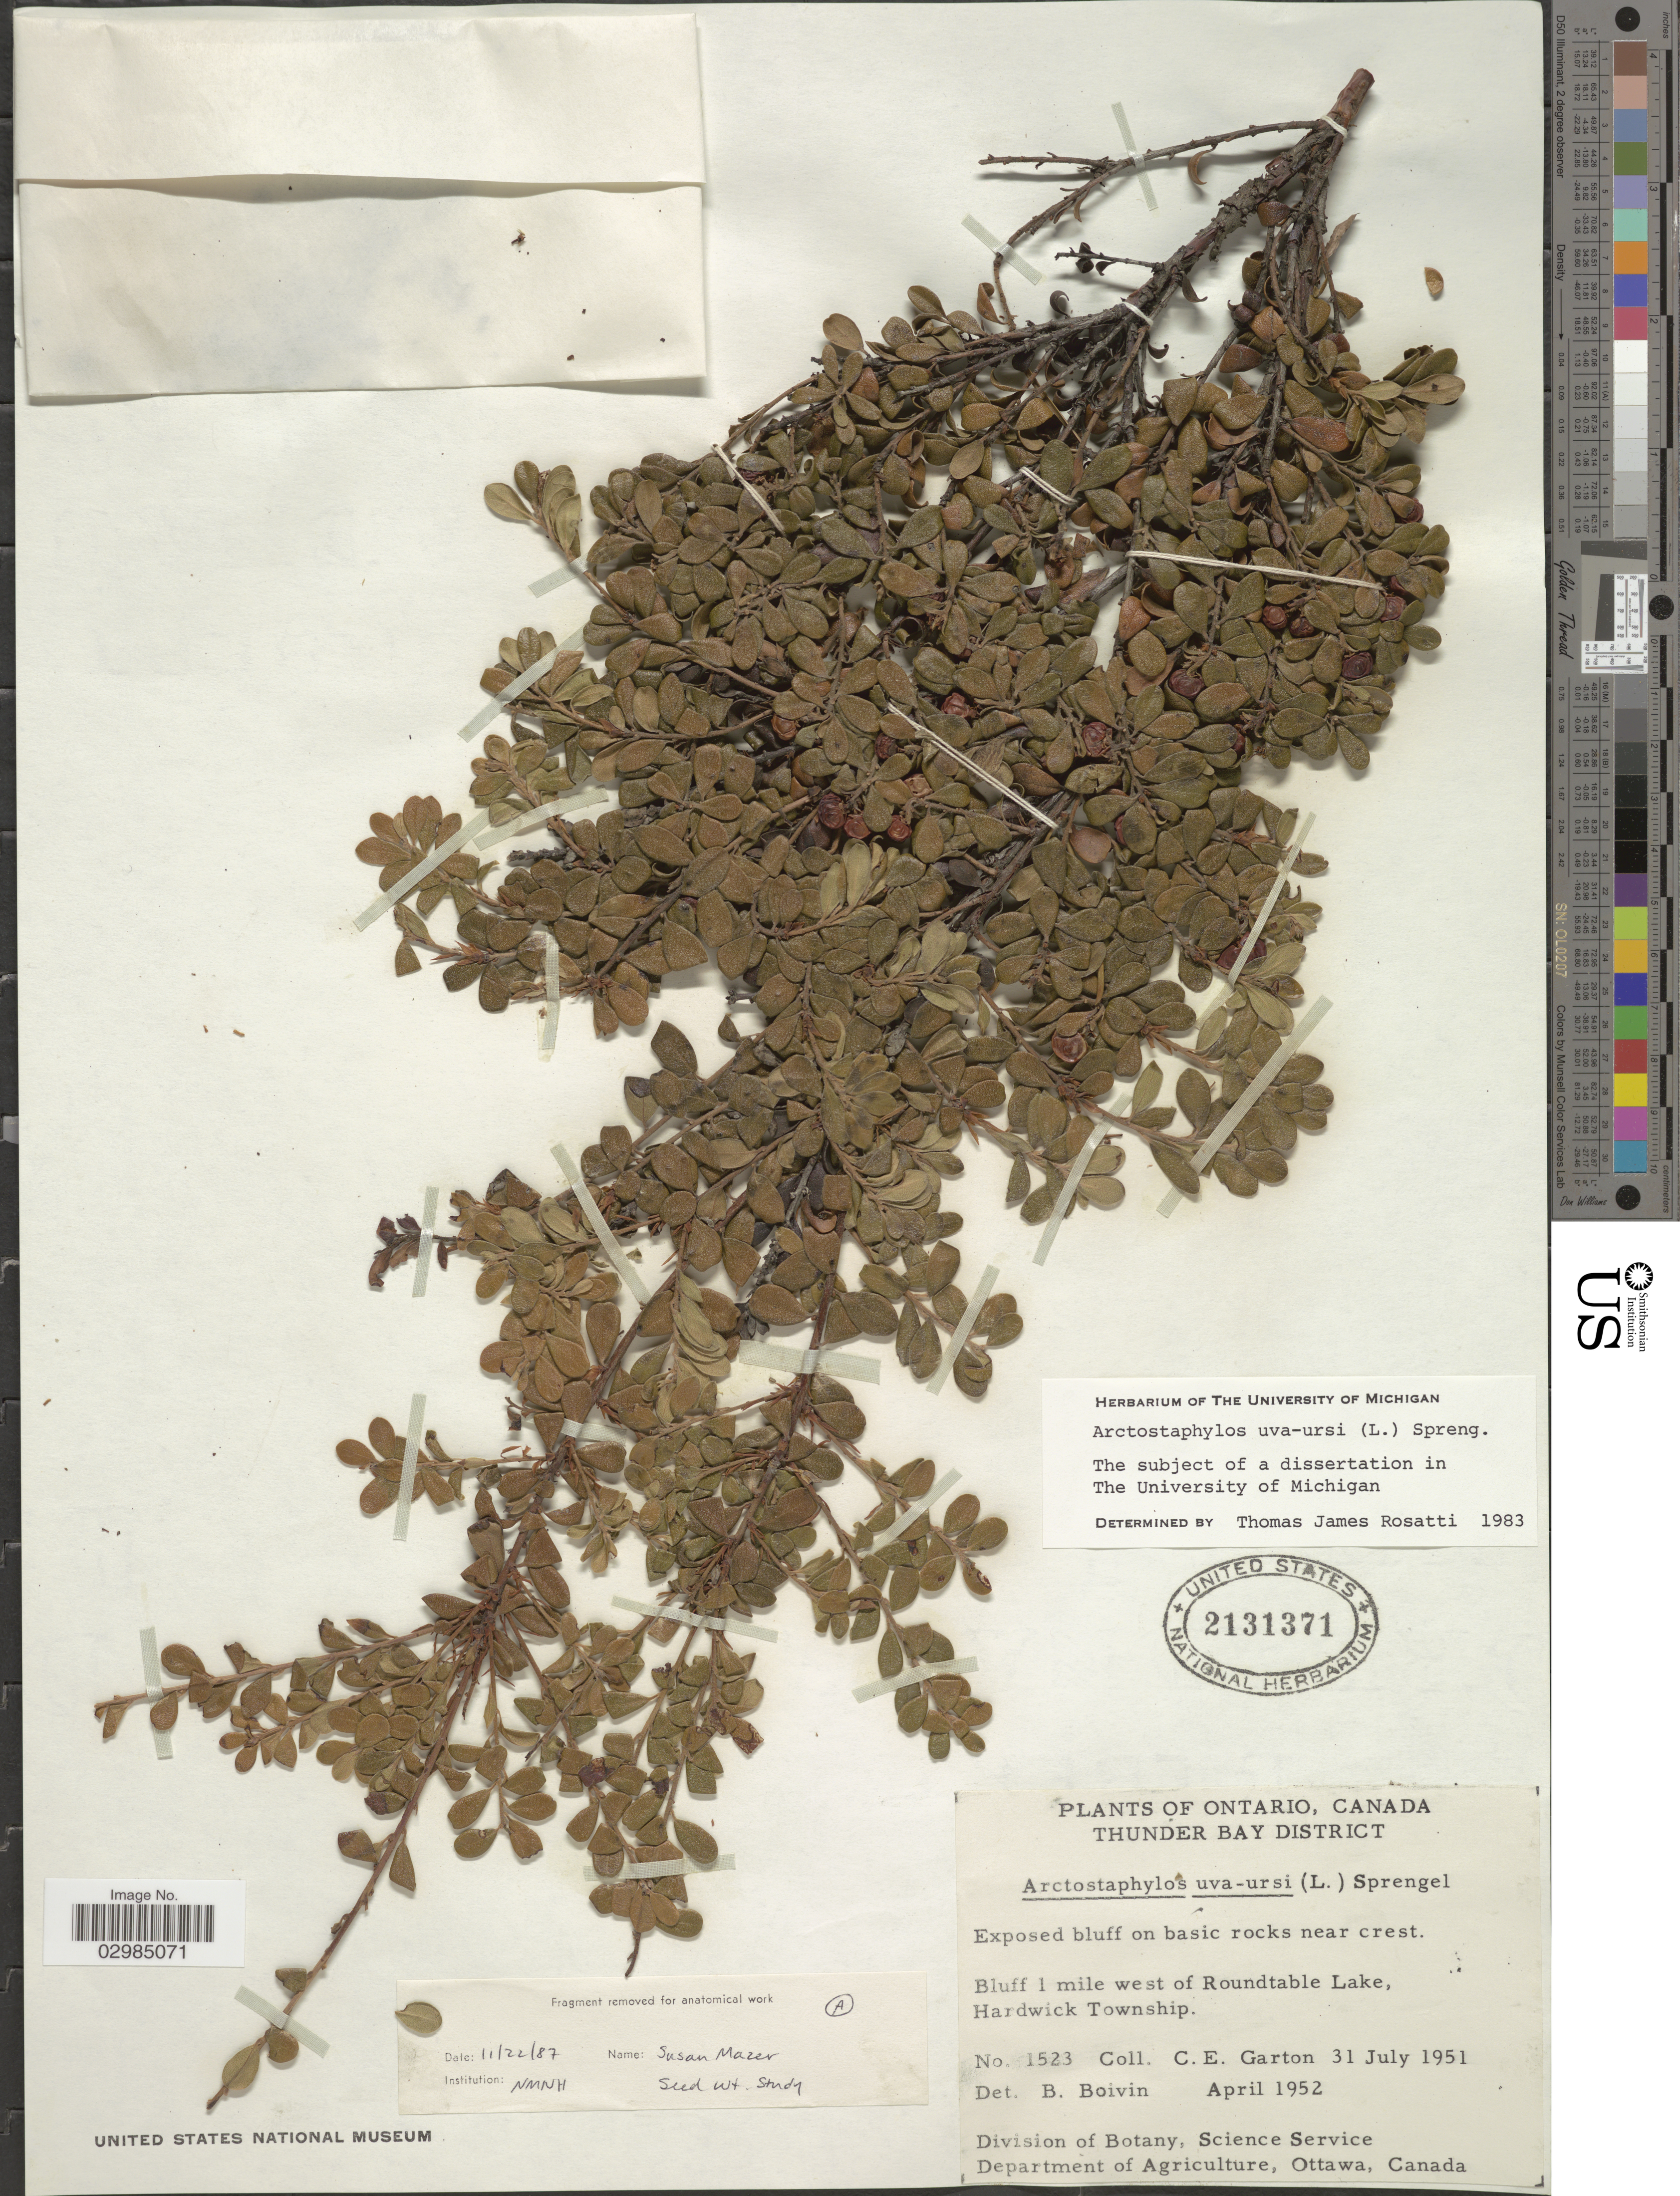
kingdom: Plantae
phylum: Tracheophyta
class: Magnoliopsida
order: Ericales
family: Ericaceae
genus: Arctostaphylos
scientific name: Arctostaphylos uva-ursi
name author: (L.) Spreng.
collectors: C. E. Garton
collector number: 1523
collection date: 1951-07-31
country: Canada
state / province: Ontario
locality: Thunder Bay District. Bluff 1 mile west of Roundtable Lake, Hardwick Township.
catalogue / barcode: US 2131371